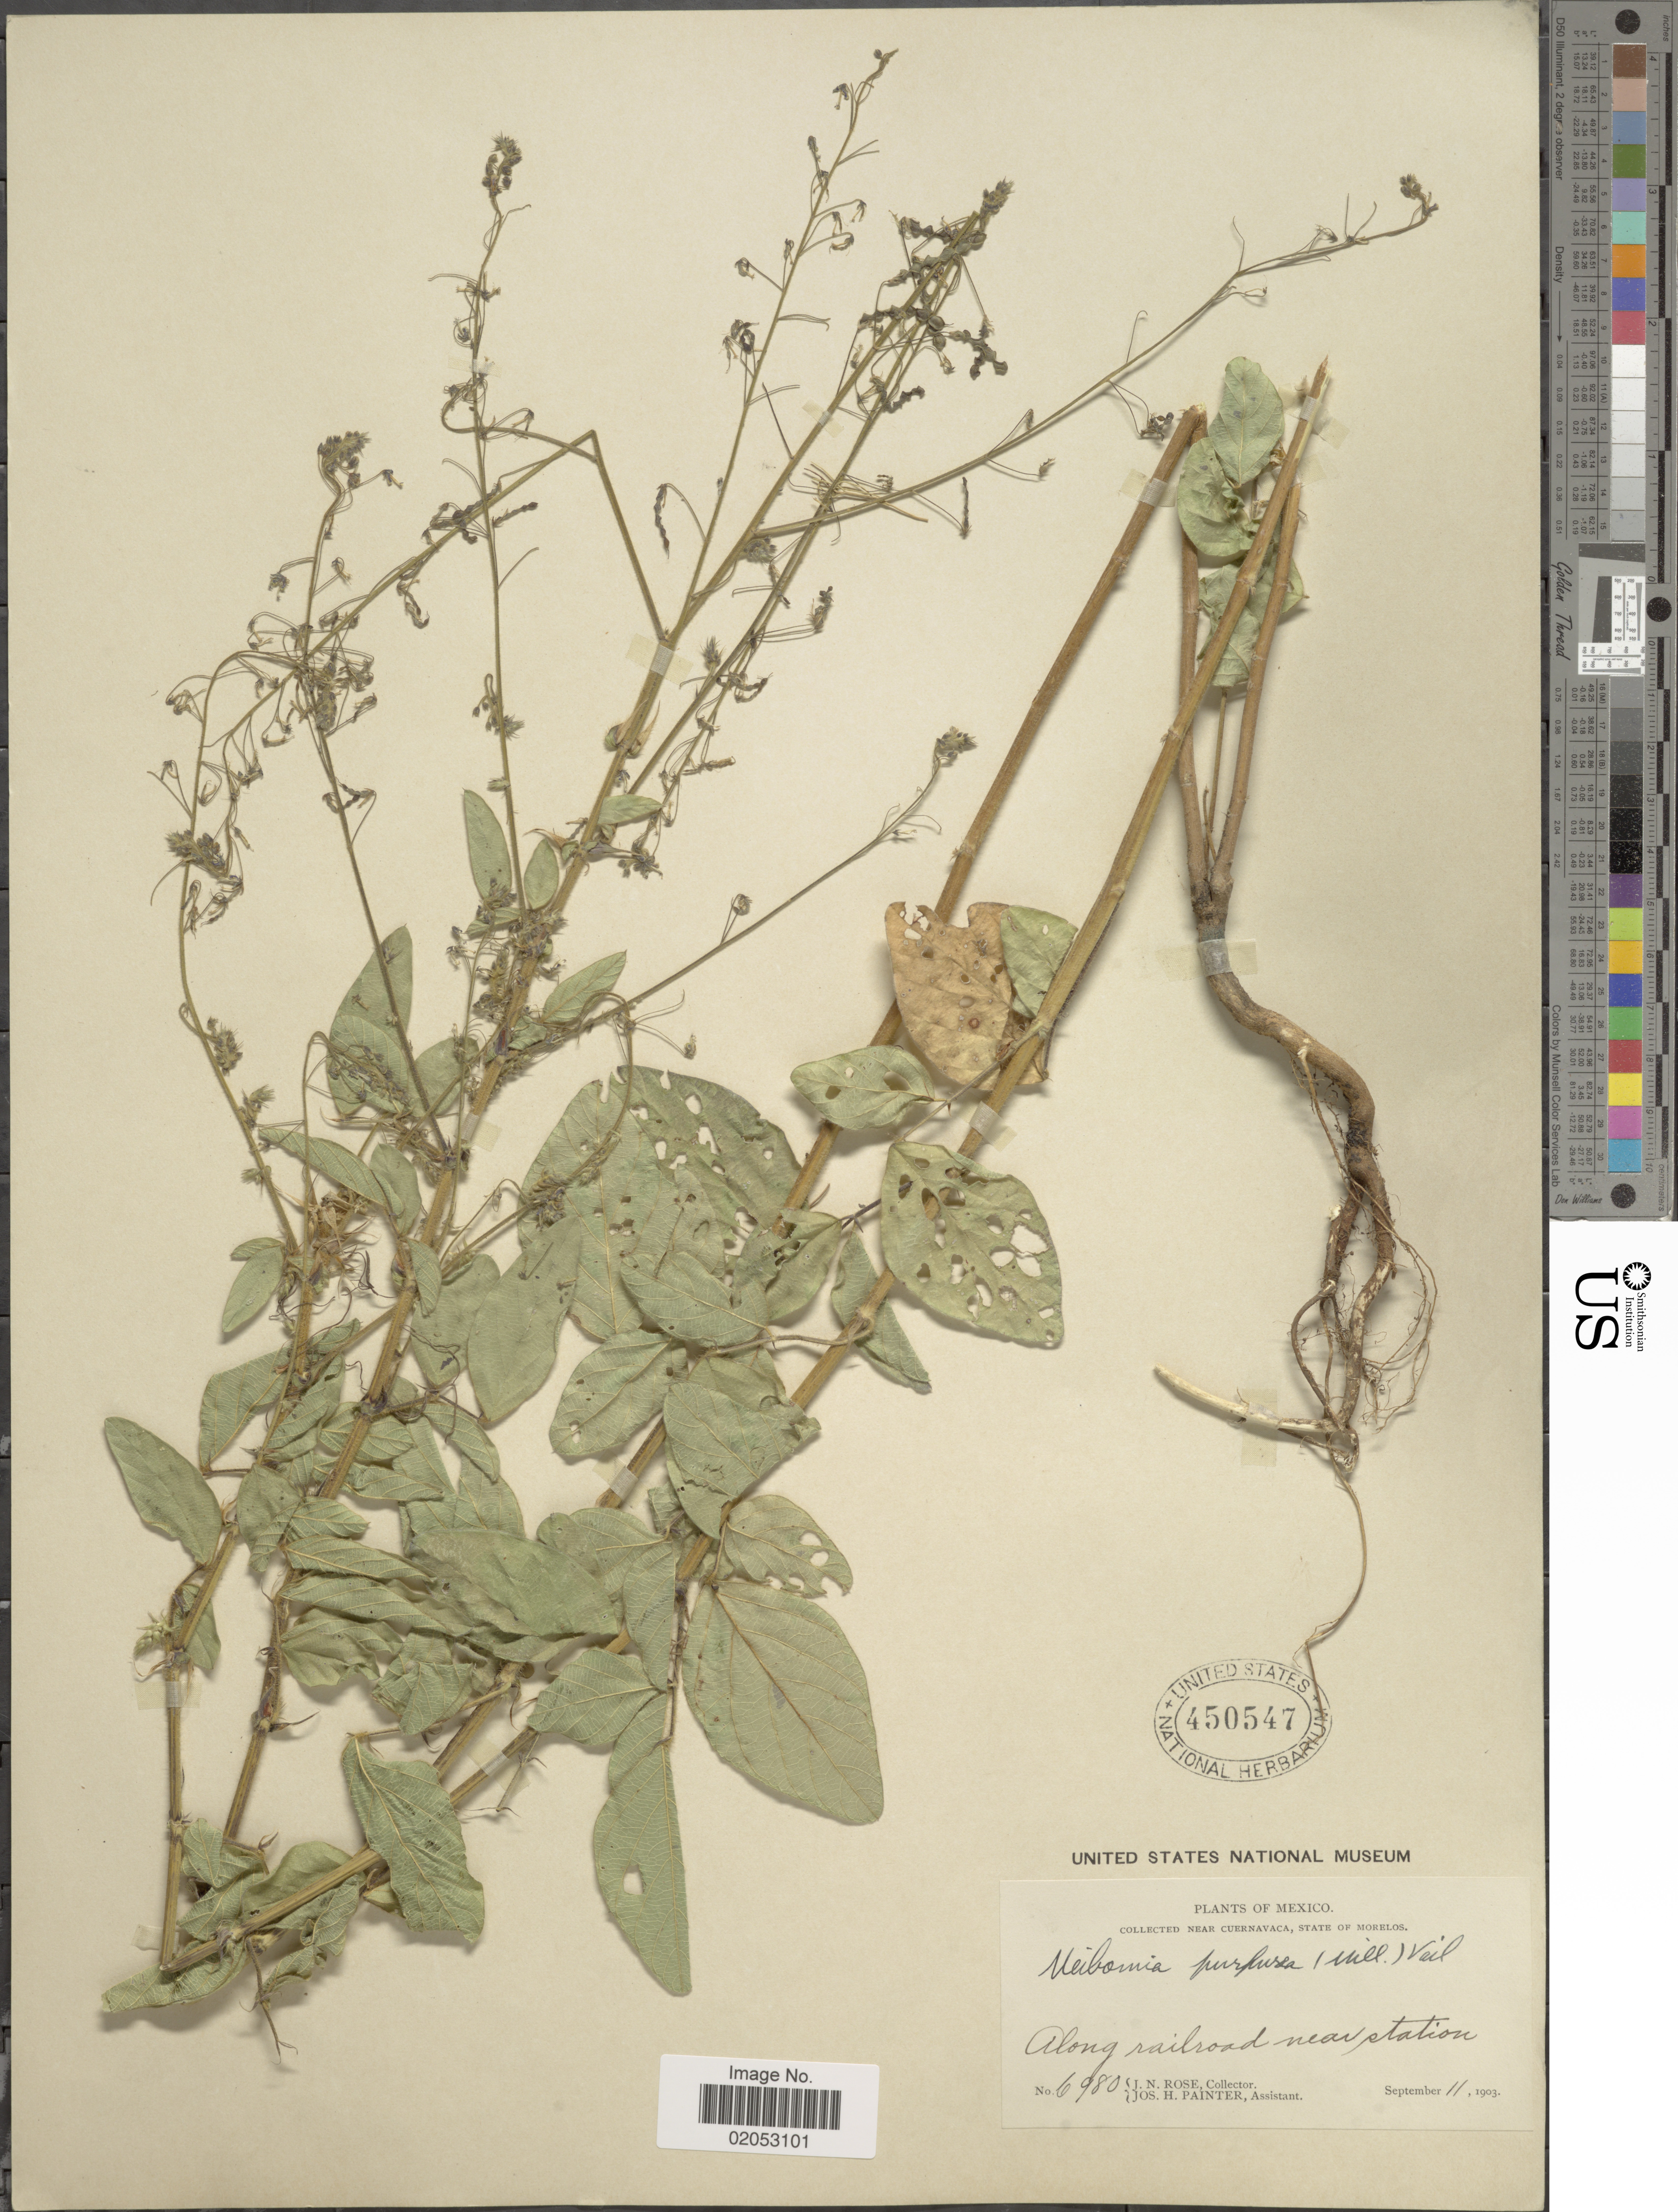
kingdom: Plantae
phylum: Tracheophyta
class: Magnoliopsida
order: Fabales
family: Fabaceae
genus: Desmodium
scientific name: Desmodium tortuosum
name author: (Sw.) DC.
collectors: J. N. Rose & J. H. Painter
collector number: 6980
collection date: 1903-09-11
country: Mexico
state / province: Morelos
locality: Near Cuernavaca, State of Morelos. Along railroad near station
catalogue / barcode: US 450547